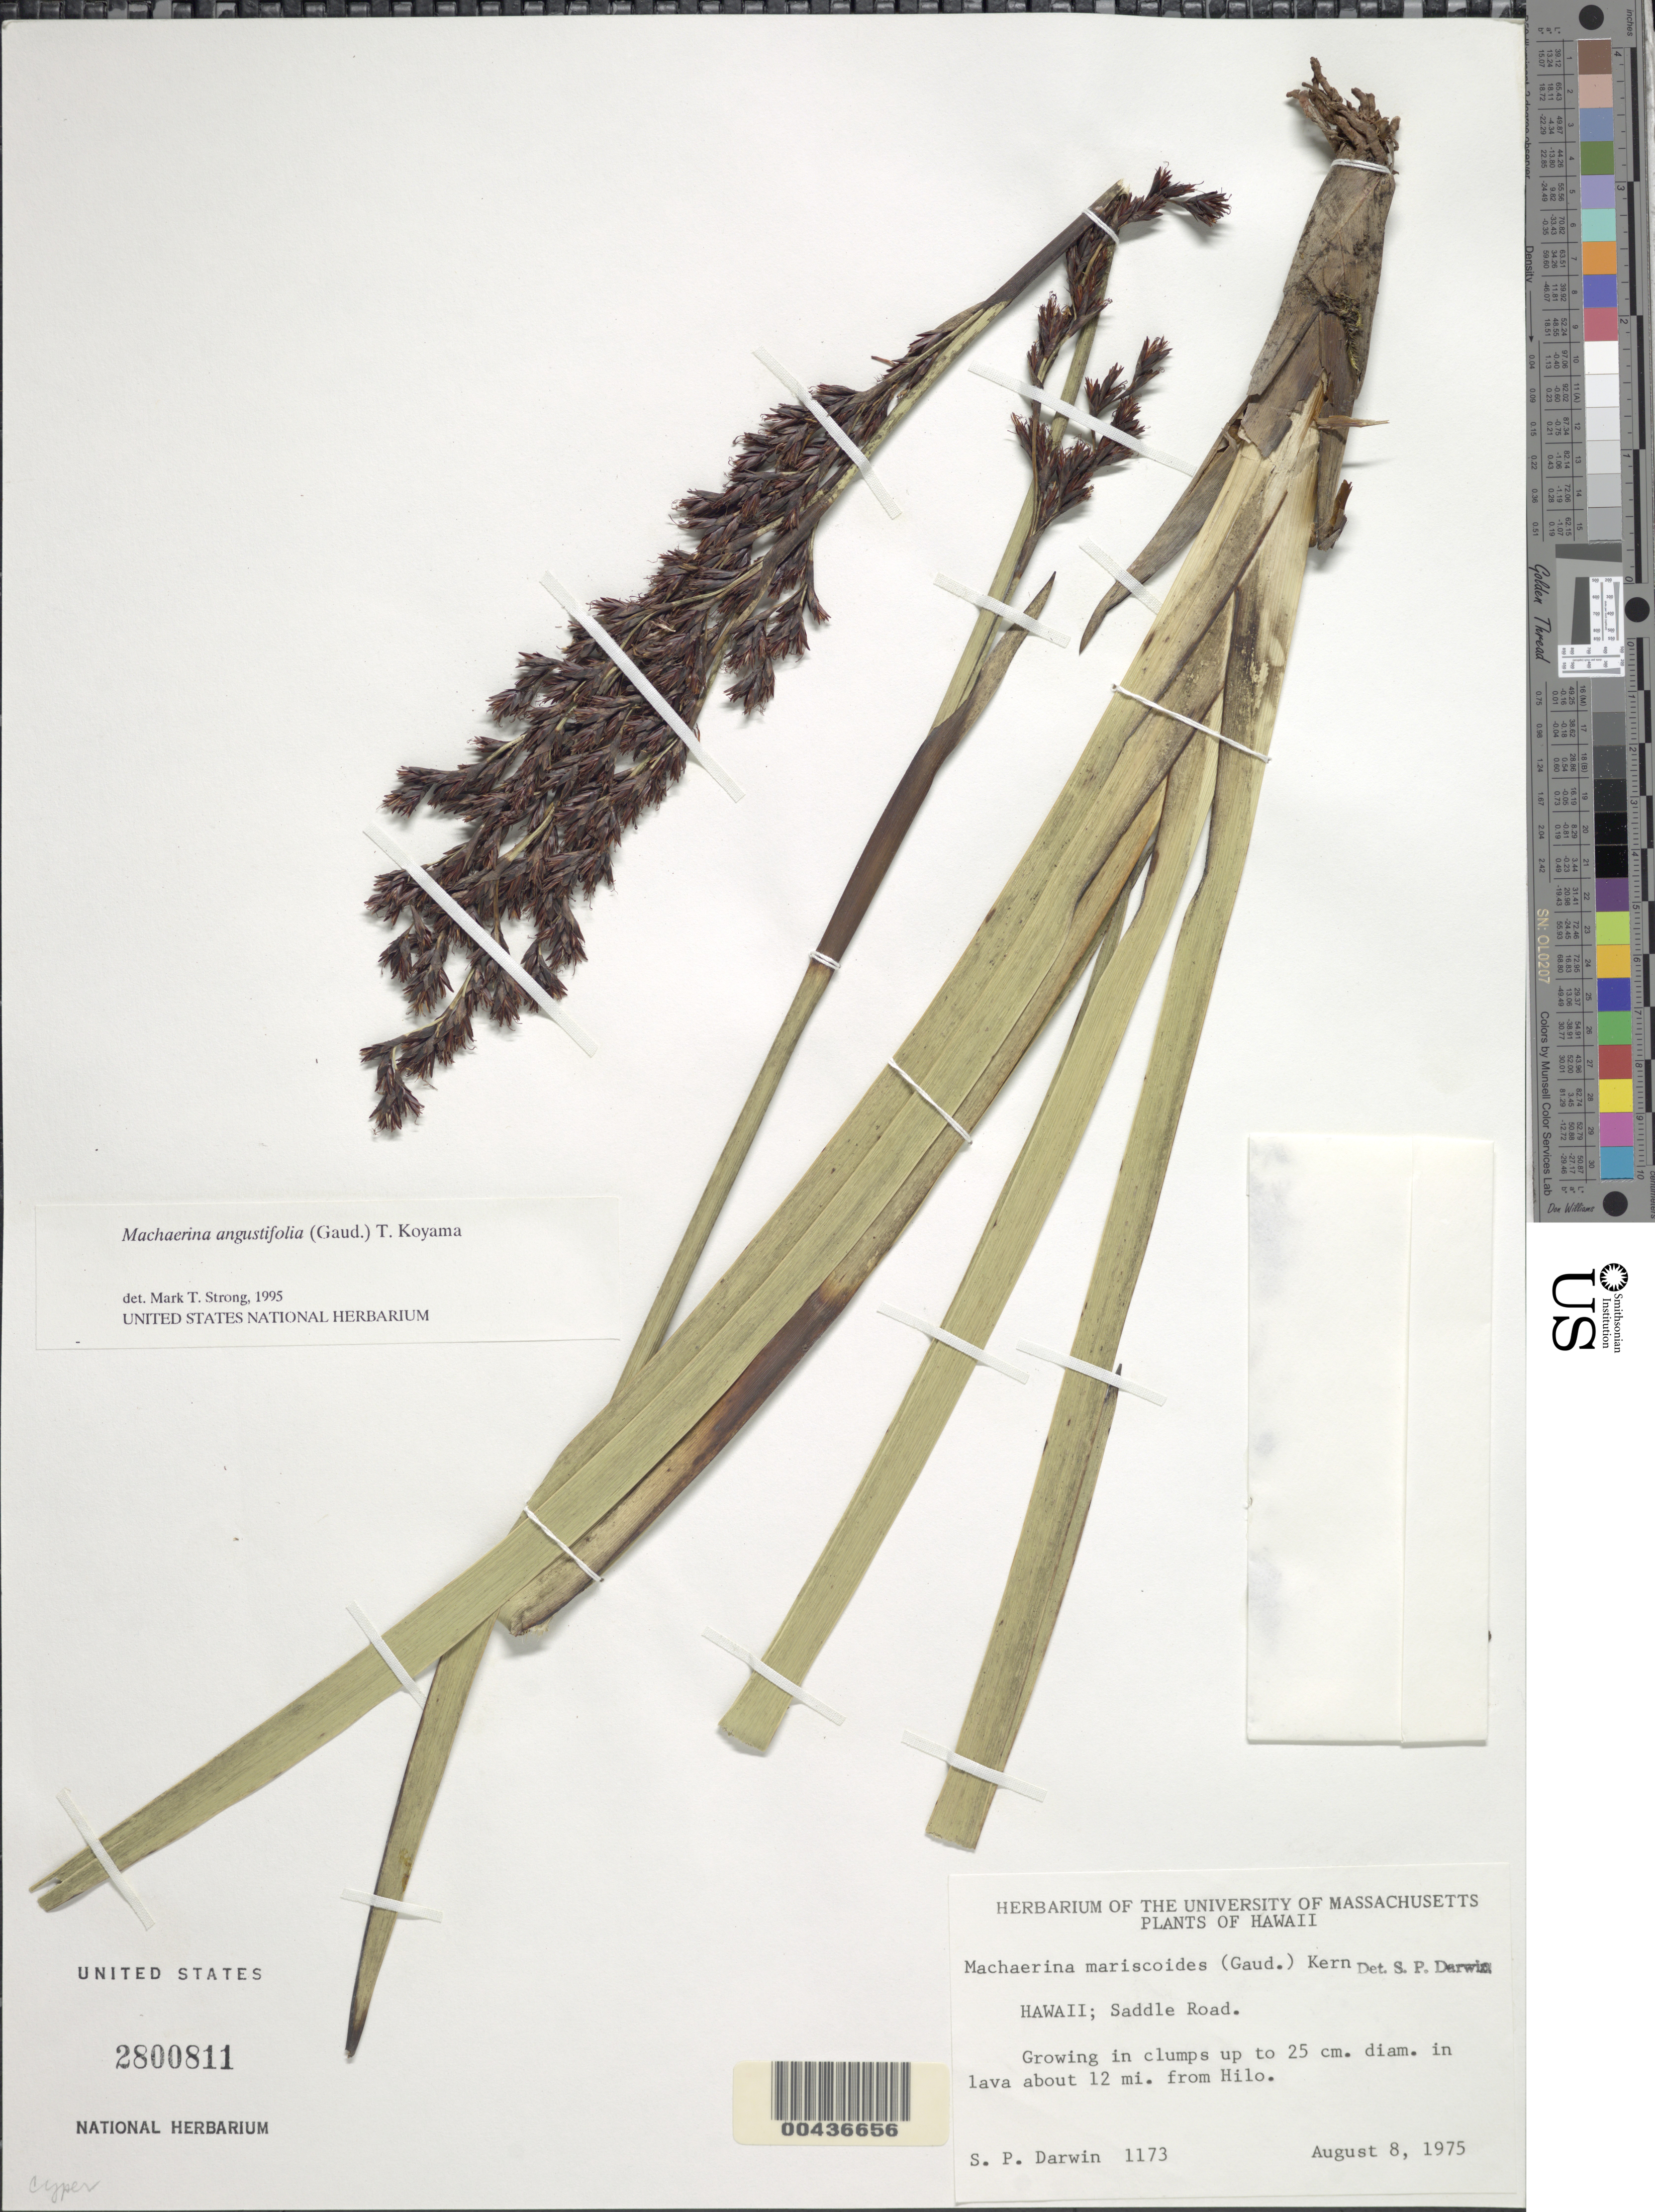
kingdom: Plantae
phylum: Tracheophyta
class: Liliopsida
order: Poales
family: Cyperaceae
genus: Machaerina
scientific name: Machaerina angustifolia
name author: (Gaudich.) T. Koyama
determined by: Strong, M. T., (US), Smithsonian Institution - National Museum of Natural History (UNITED STATES)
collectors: S. P. Darwin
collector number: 1173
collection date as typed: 8 Aug 1975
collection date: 1975-08-08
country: United States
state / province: Hawaii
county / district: Hawaii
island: Hawaii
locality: Saddle Road, about 12 mi from Hilo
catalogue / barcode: US 2800811